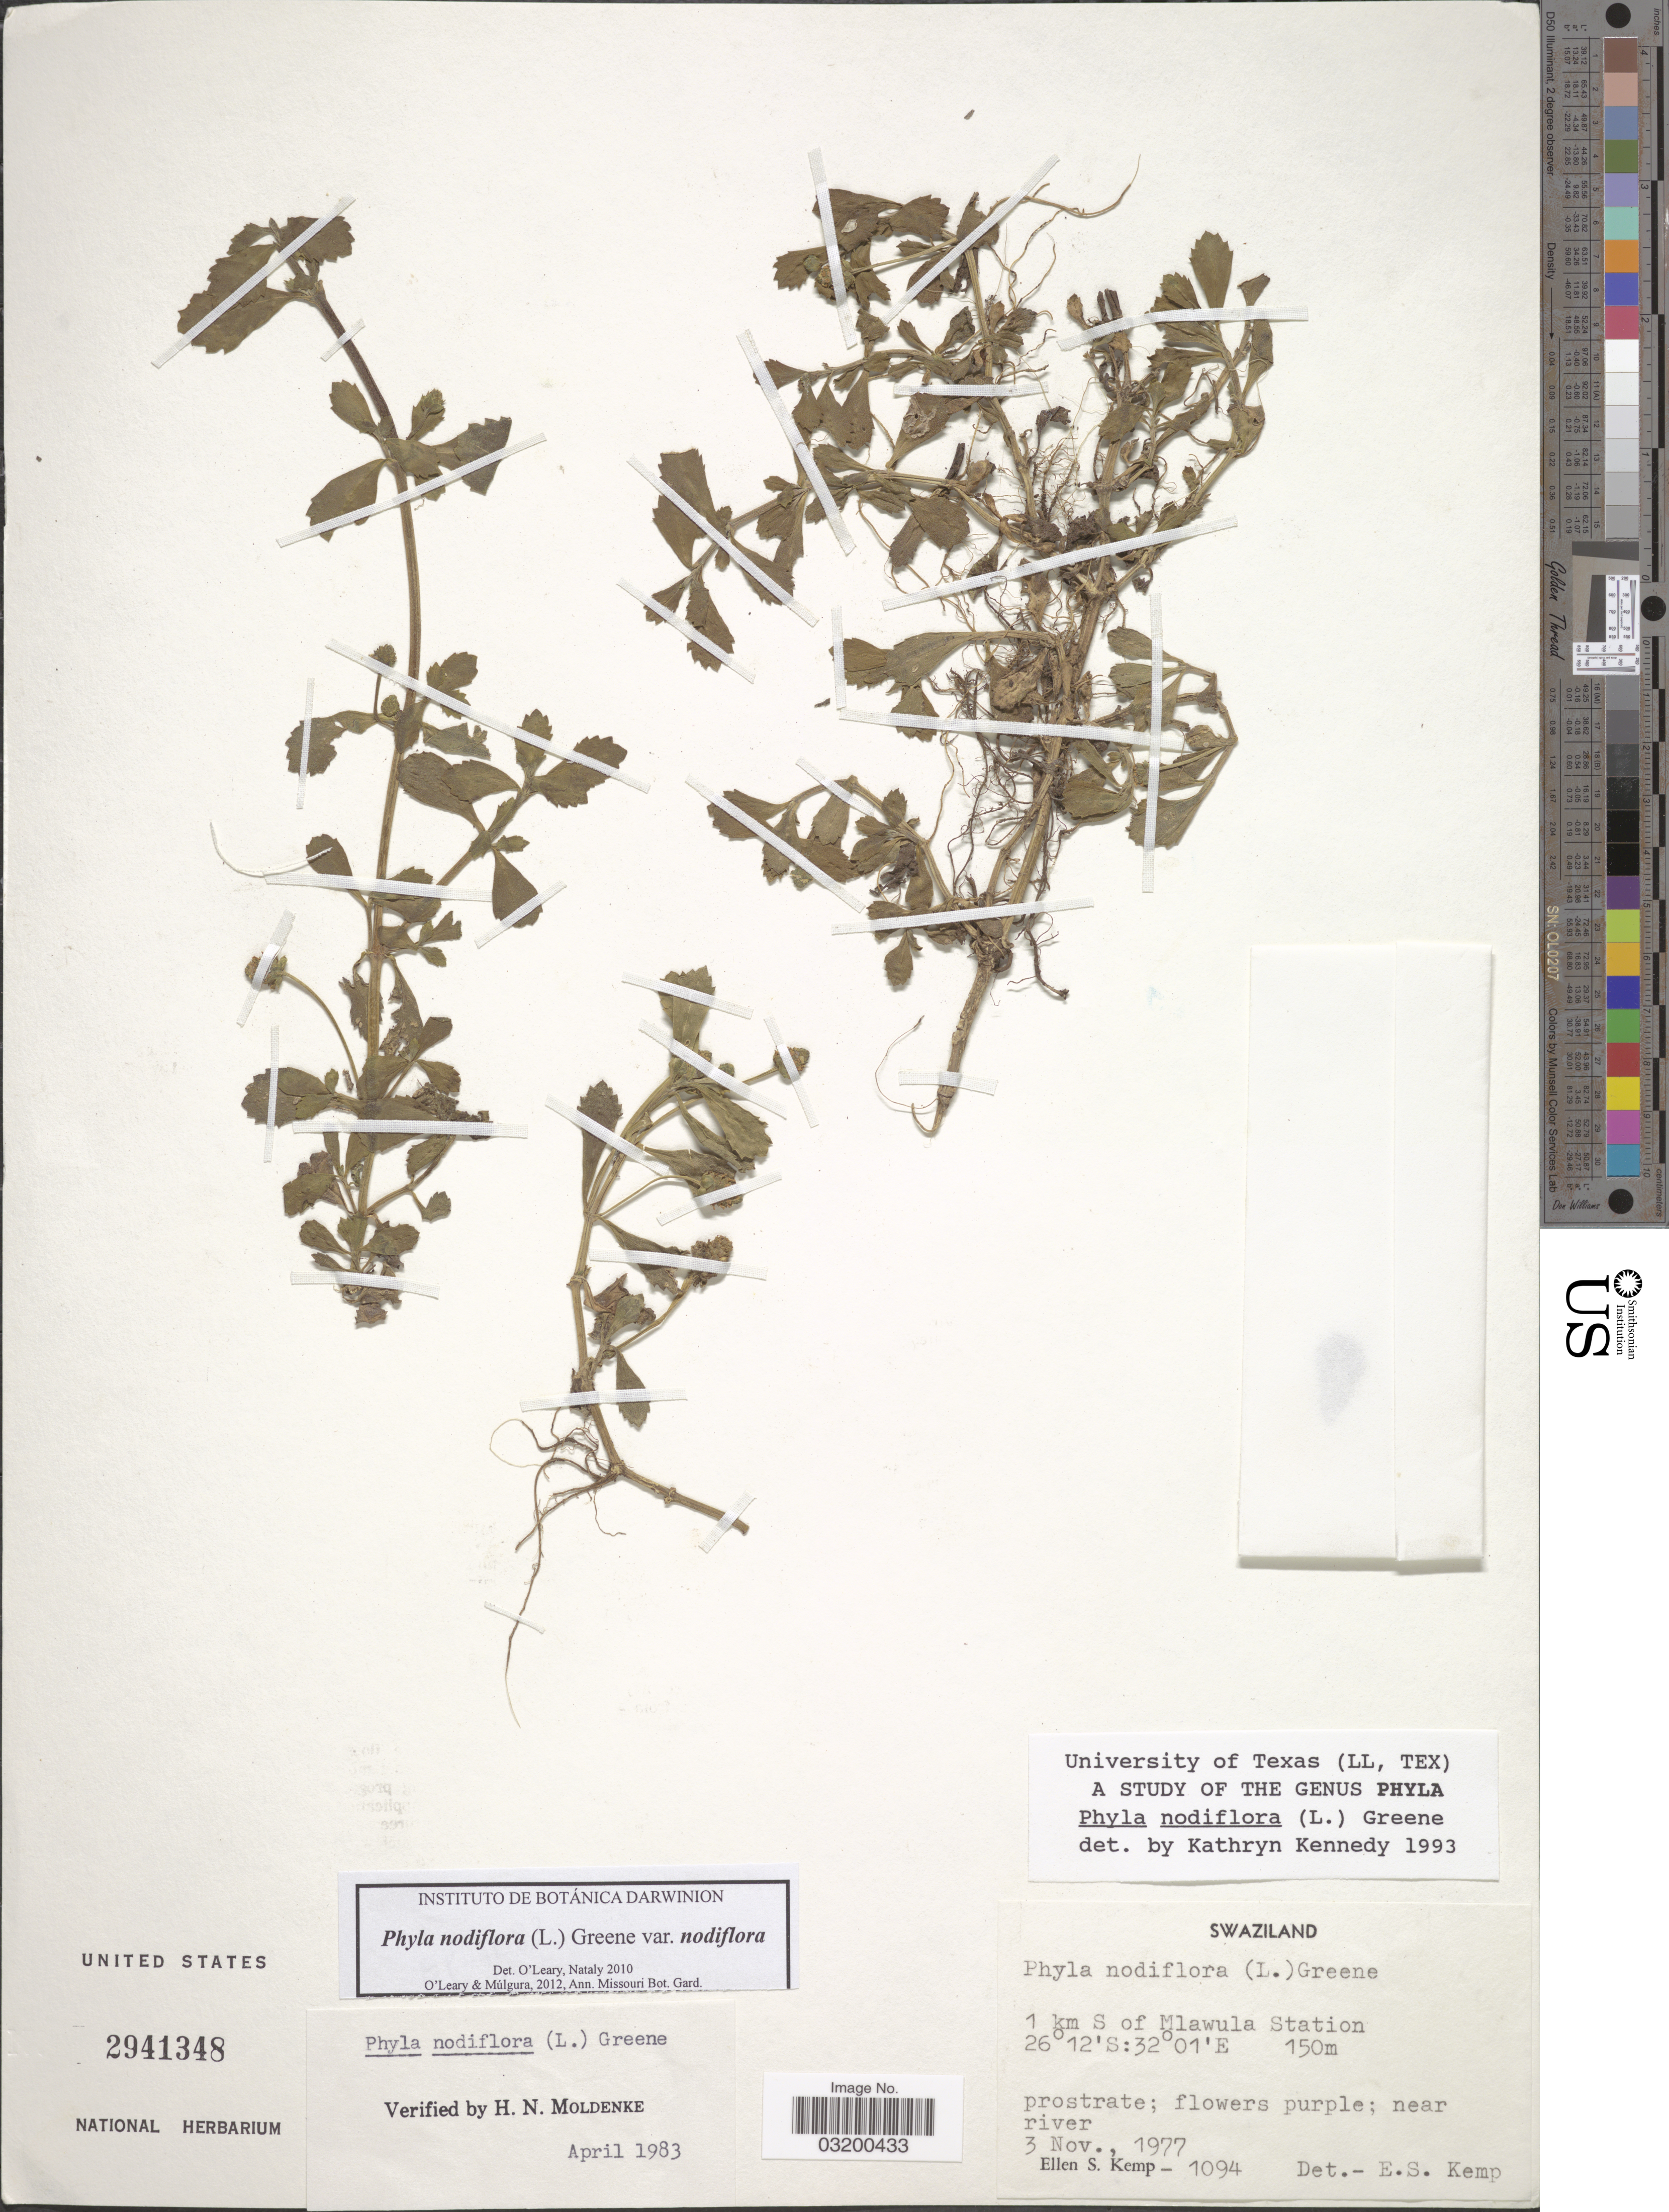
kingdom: Plantae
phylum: Tracheophyta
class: Magnoliopsida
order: Lamiales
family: Verbenaceae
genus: Phyla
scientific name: Phyla nodiflora var. nodiflora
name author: (L.) Greene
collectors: E. S. Kemp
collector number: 1094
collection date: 1977-11-03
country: Eswatini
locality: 1 km S of Mlawula Station.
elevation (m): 150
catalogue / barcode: US 2941348